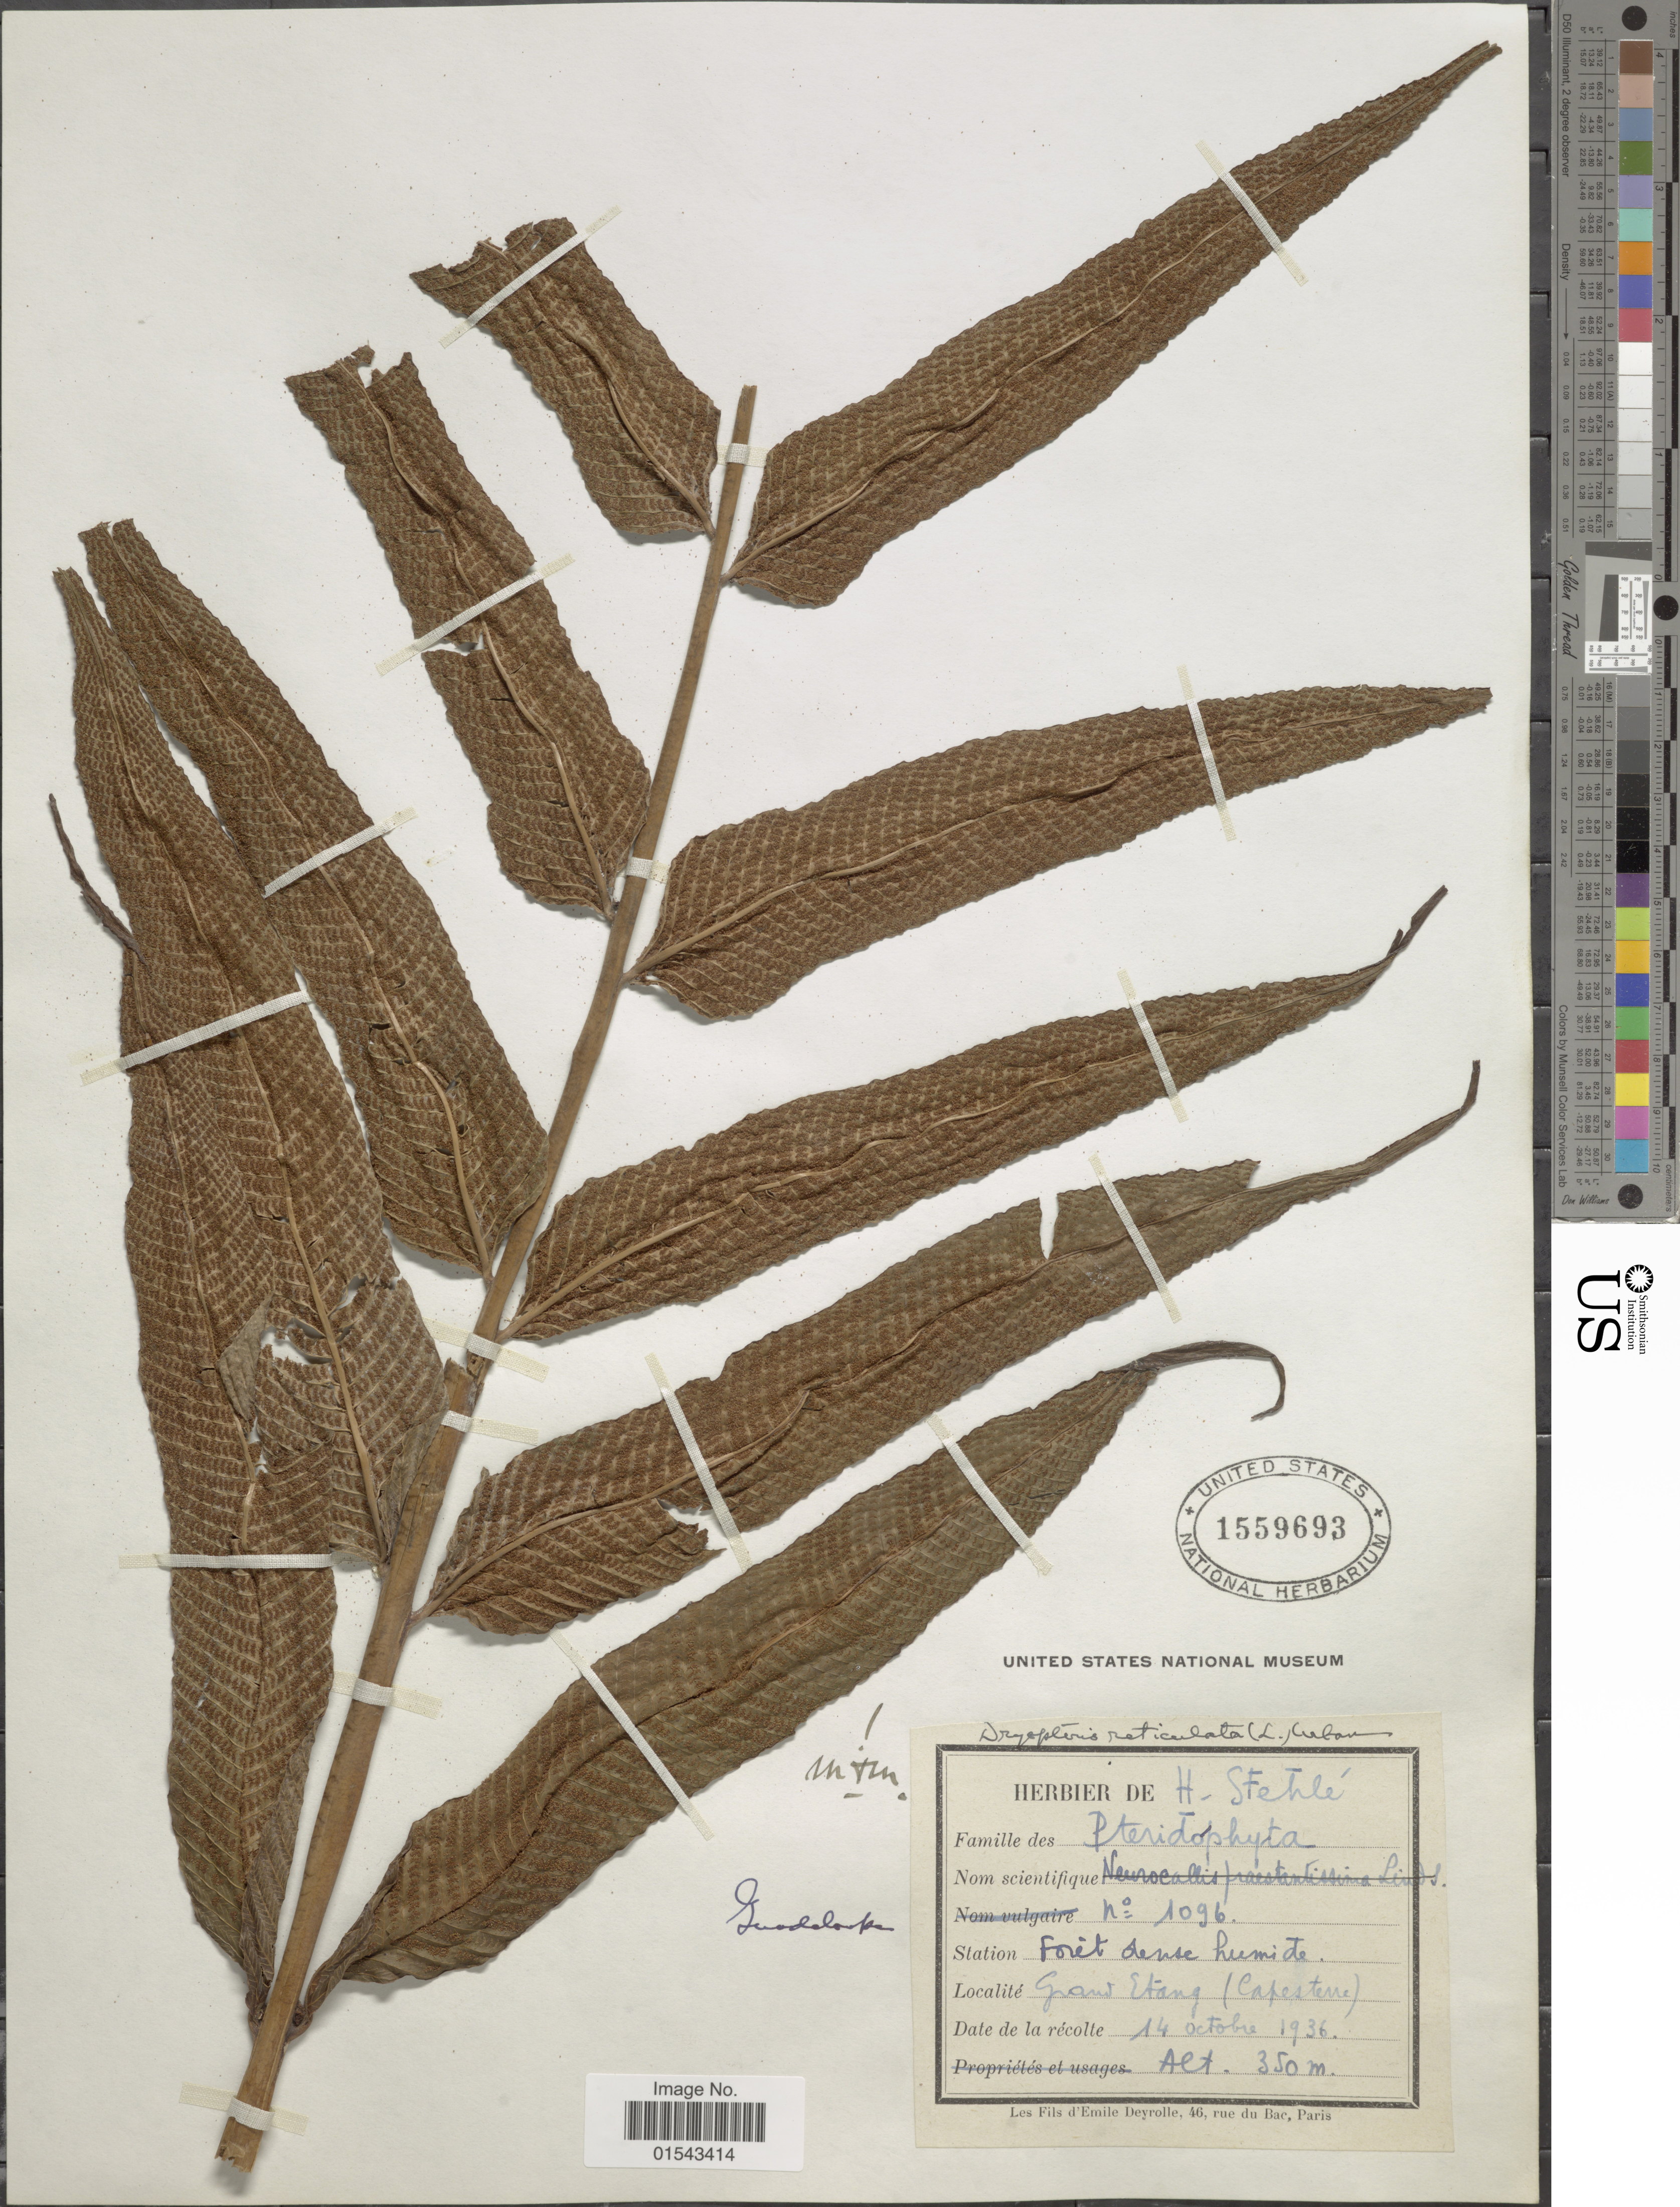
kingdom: Plantae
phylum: Tracheophyta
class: Polypodiopsida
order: Polypodiales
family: Thelypteridaceae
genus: Meniscium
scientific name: Meniscium reticulatum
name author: (L.) Sw.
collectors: ex herb. H. Stehlé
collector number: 1096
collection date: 1936-10-14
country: Grenada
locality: Grand Etang (Capesterre)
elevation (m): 350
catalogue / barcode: US 1559693